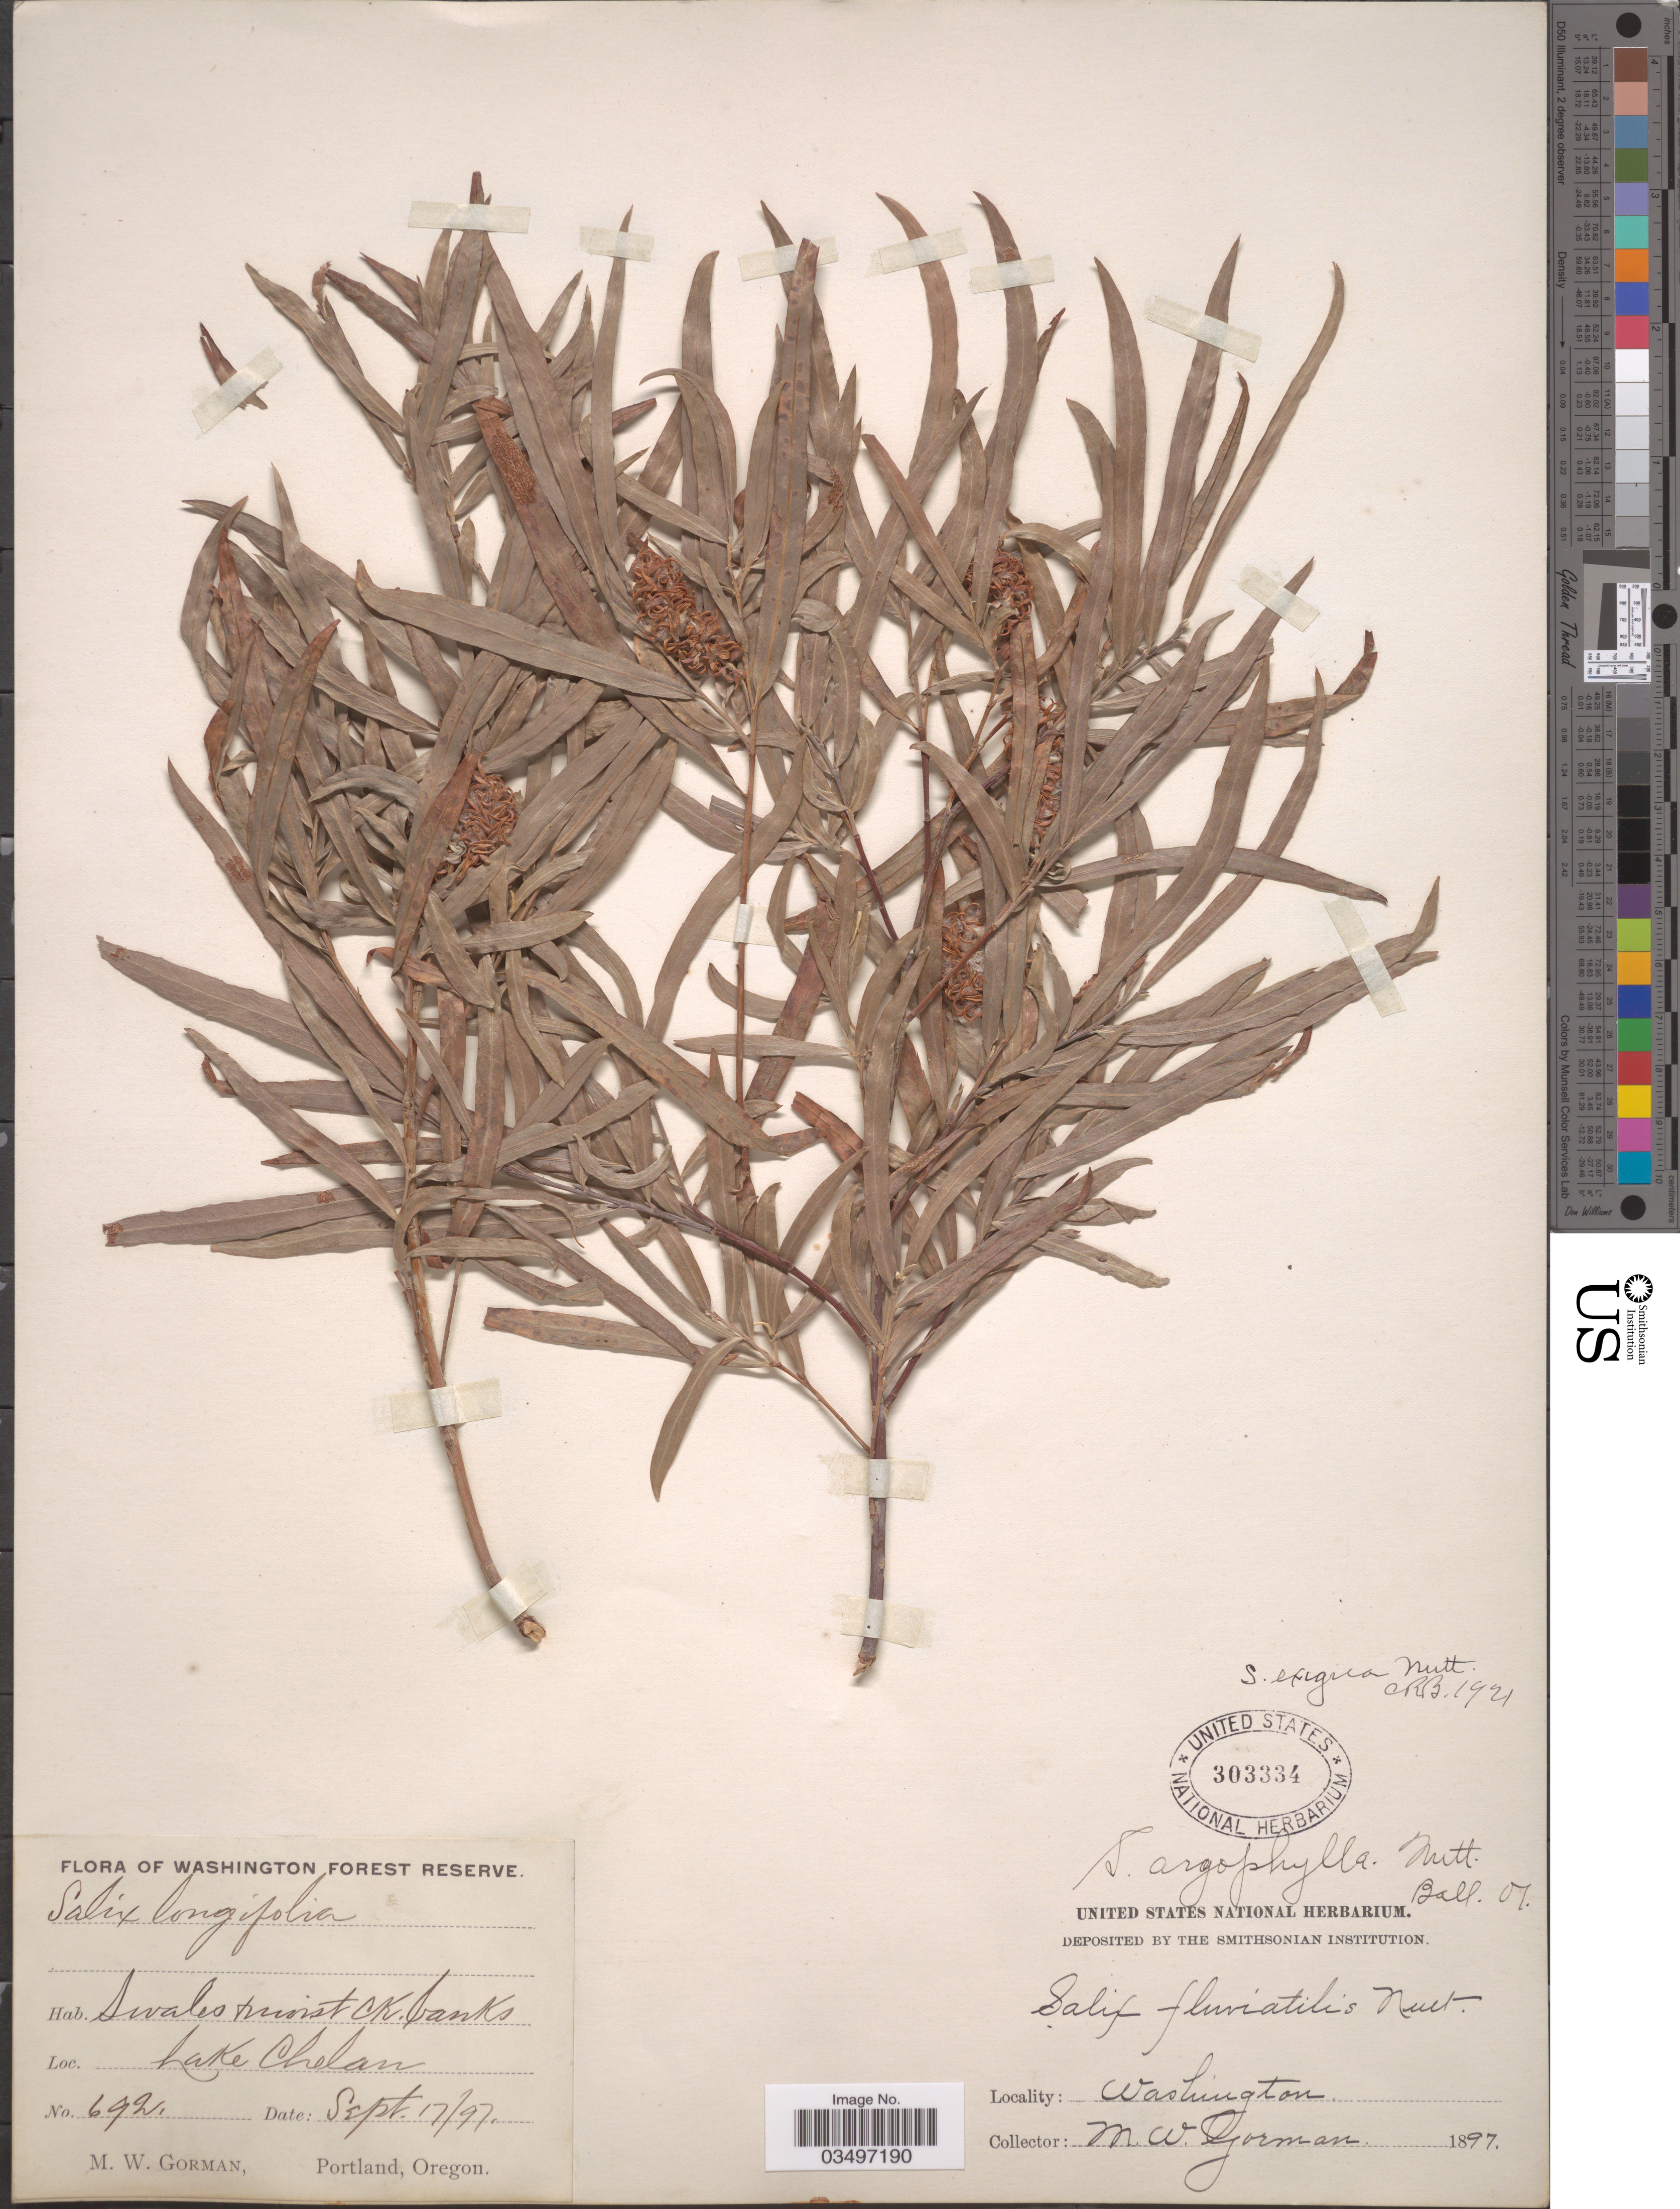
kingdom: Plantae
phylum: Tracheophyta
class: Magnoliopsida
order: Malpighiales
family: Salicaceae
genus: Salix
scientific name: Salix exigua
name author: Nutt.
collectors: M. W. Gorman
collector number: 692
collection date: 1897-09-17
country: United States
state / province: Washington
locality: Washington Forest Reserve. Swales moist CK. banks, Lake Chelan.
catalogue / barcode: US 303334